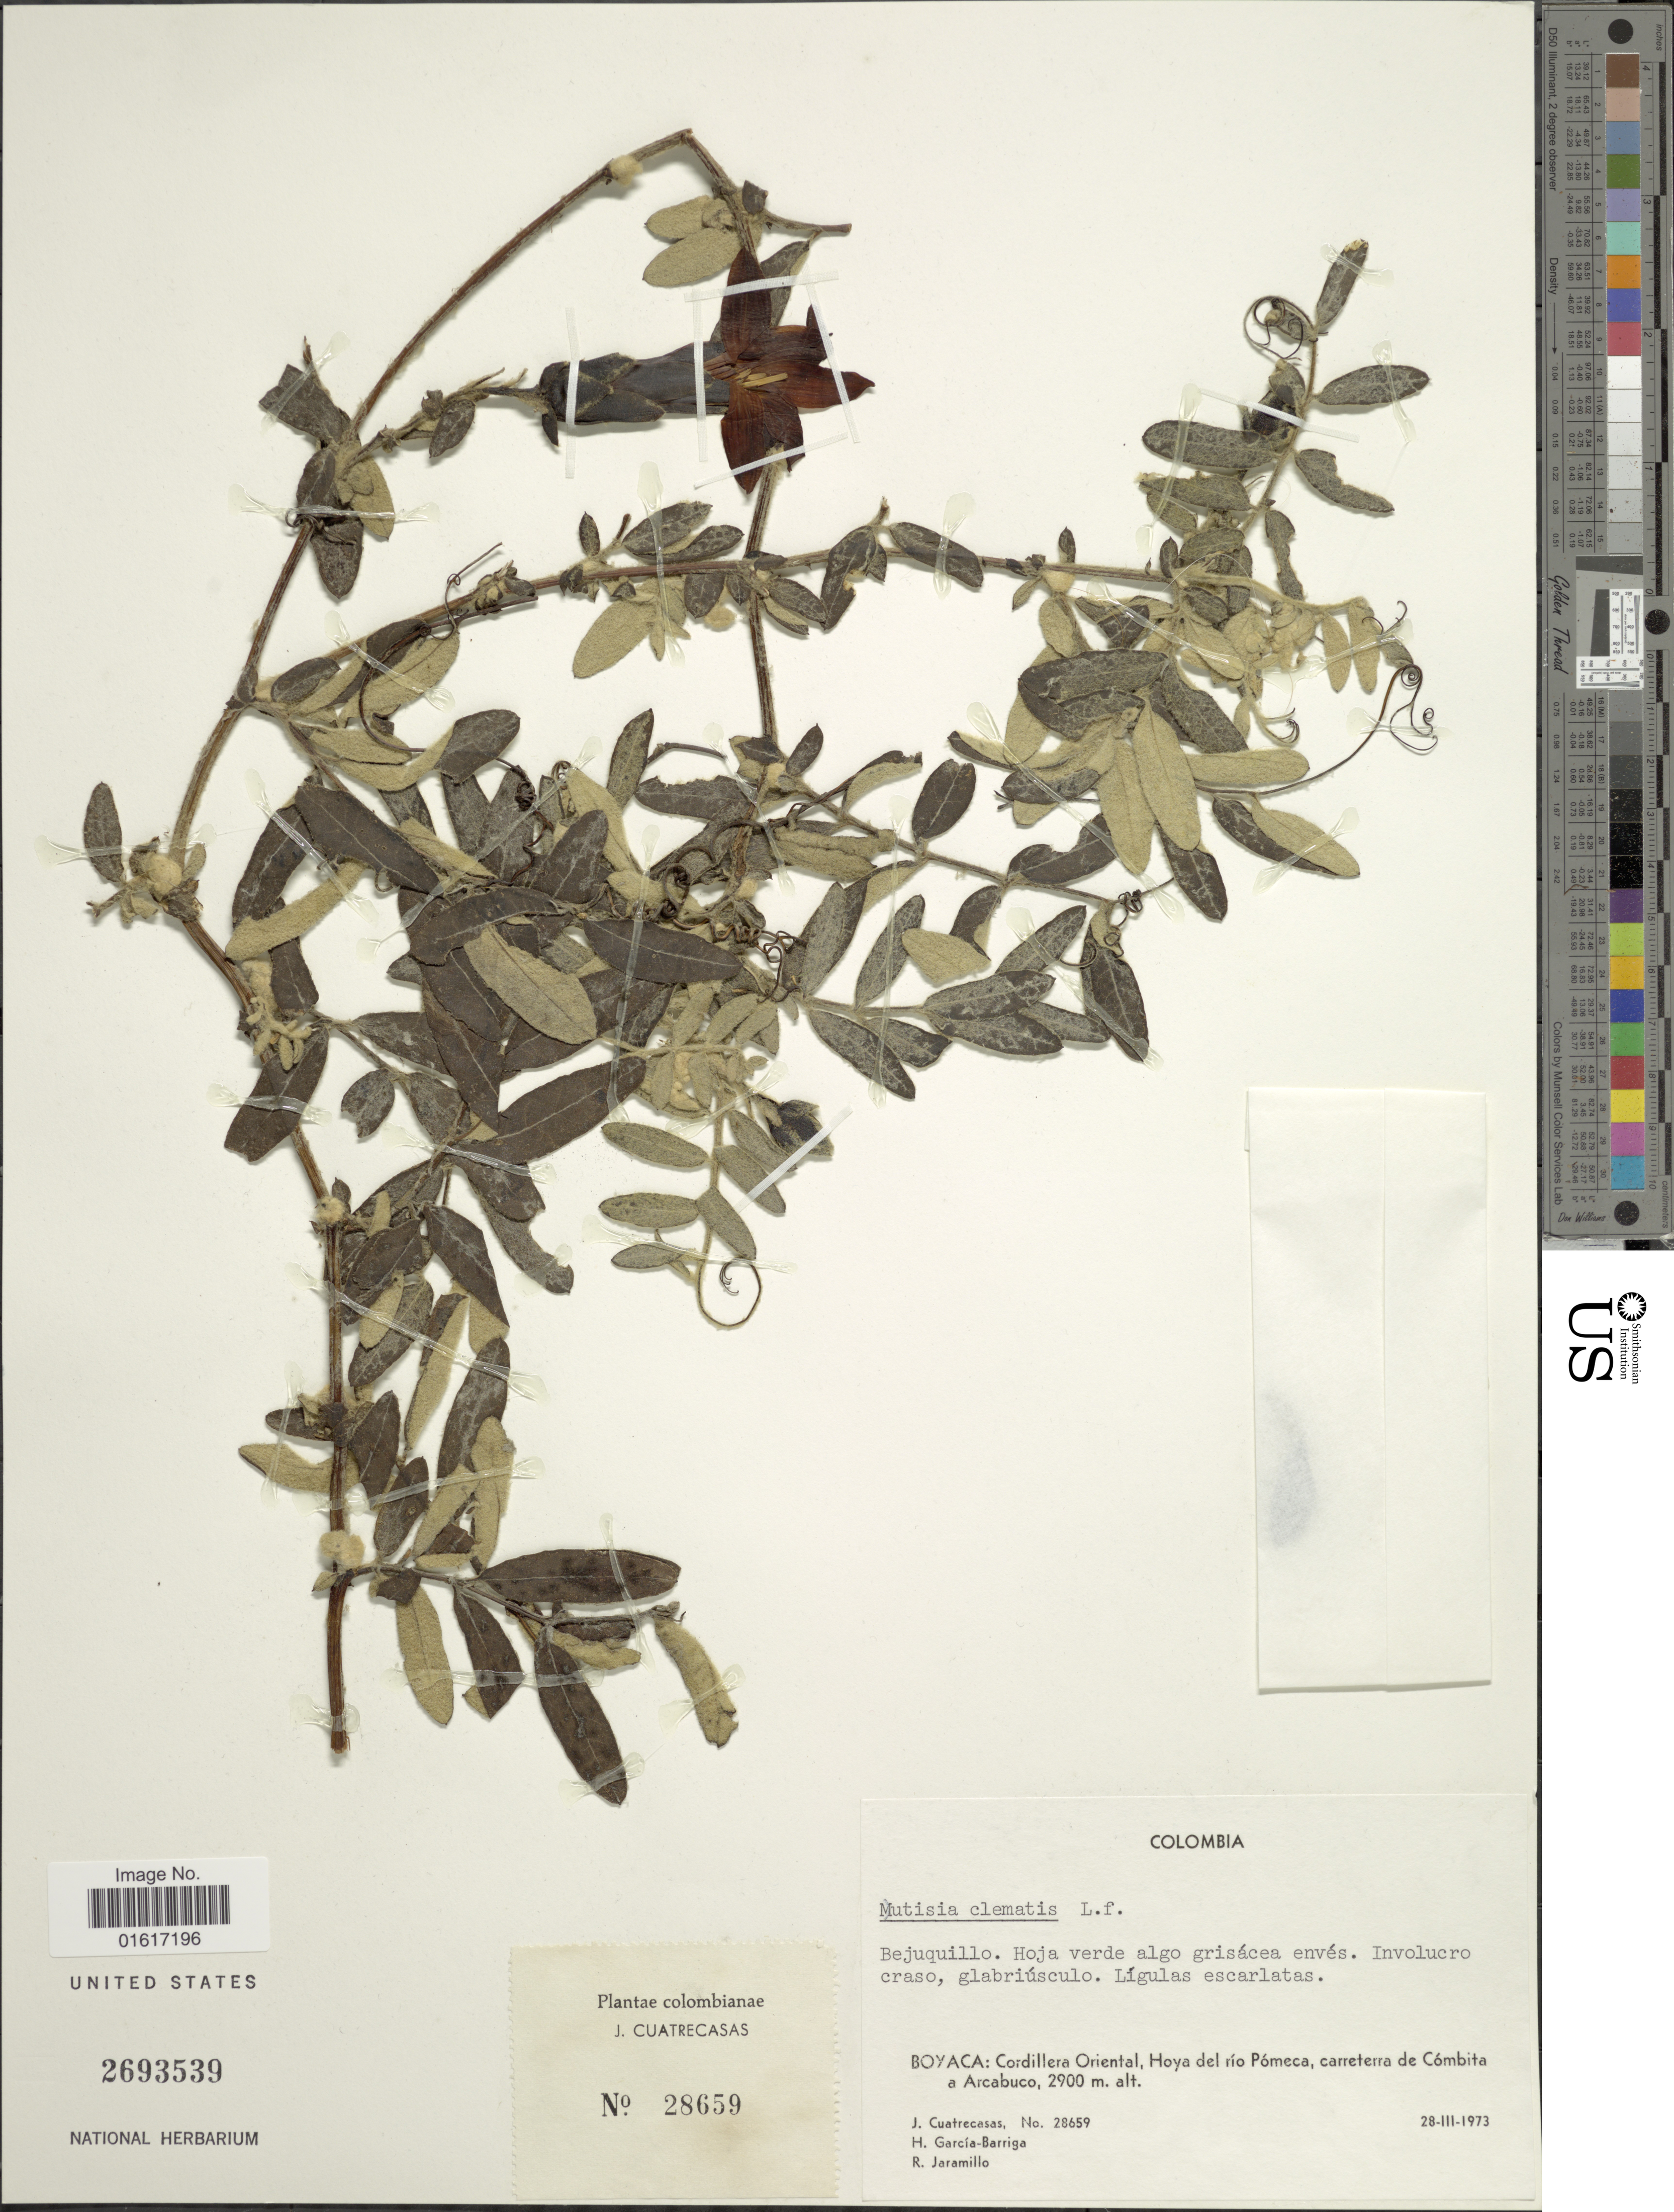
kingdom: Plantae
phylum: Tracheophyta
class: Magnoliopsida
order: Asterales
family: Asteraceae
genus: Mutisia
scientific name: Mutisia clematis var. clematis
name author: L. f.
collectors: J. Cuatrecasas, H. García Barriga & R. Jaramillo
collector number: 28659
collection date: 1973-03-28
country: Colombia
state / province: Boyacá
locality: Cordillera Oriental, Hoya del río Pómeca, carreterra de Cómbita a Arcabuco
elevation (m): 2900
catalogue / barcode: US 2693539